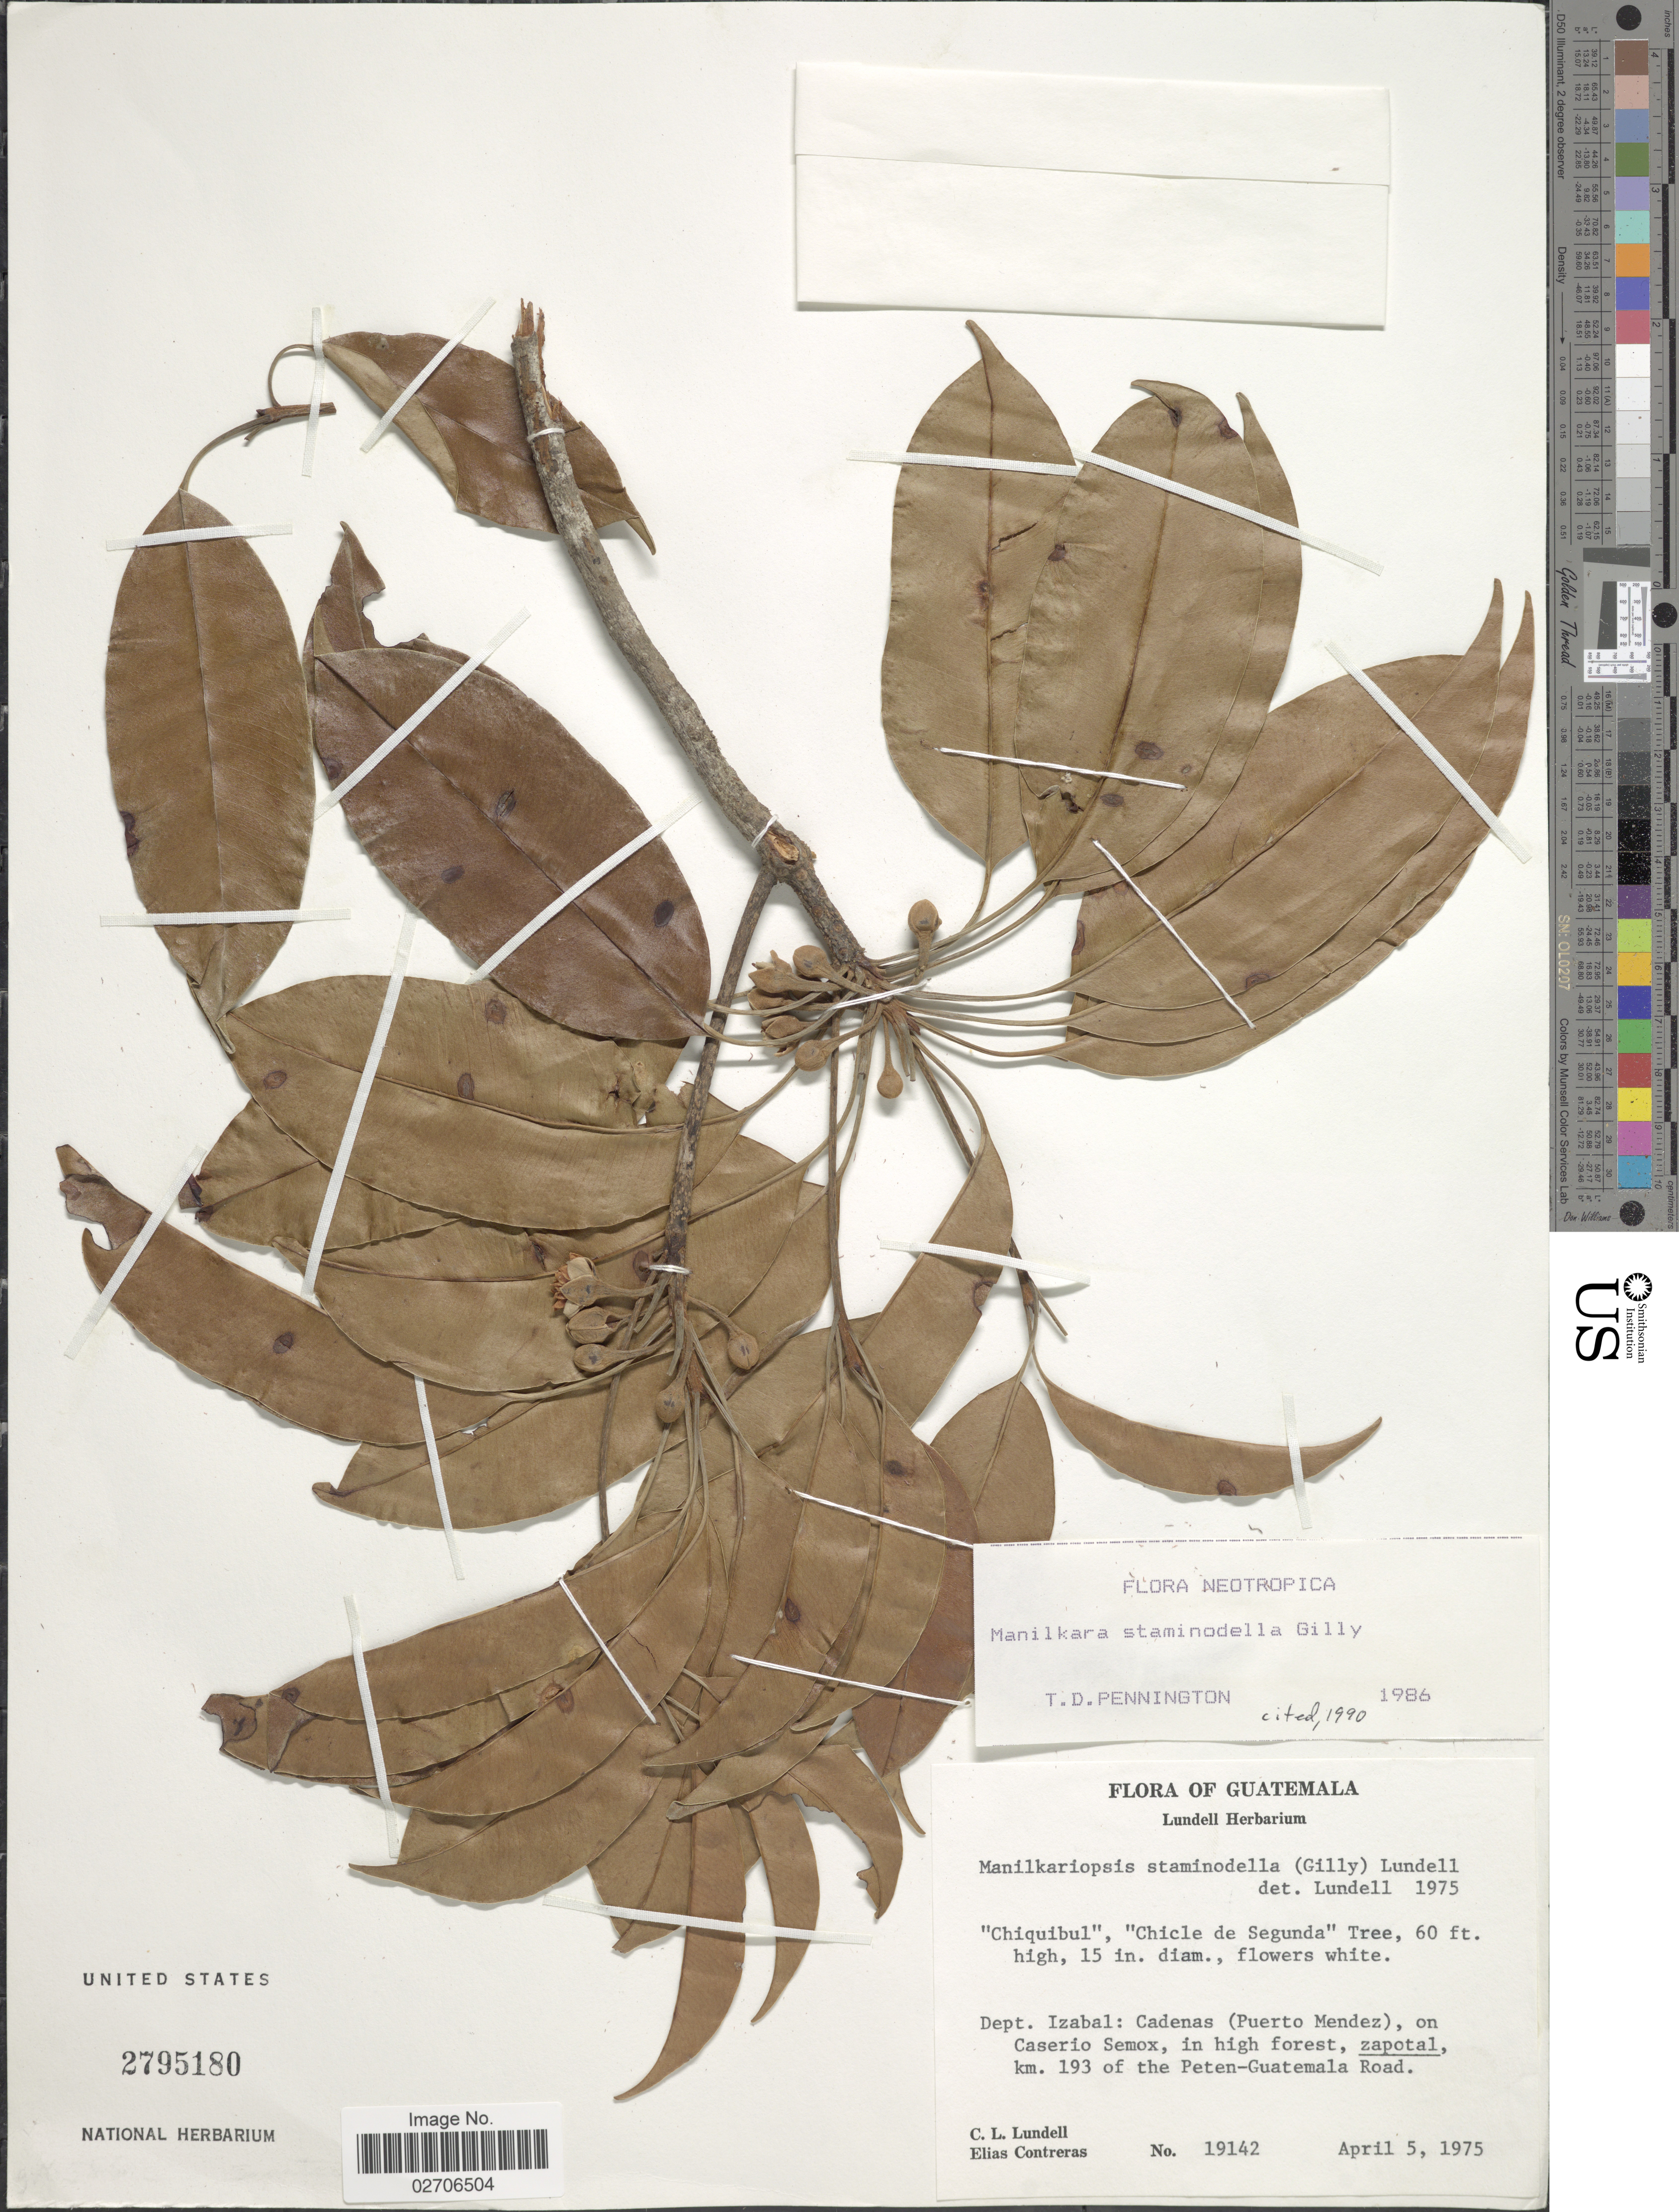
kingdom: Plantae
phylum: Tracheophyta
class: Magnoliopsida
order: Ericales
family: Sapotaceae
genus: Manilkara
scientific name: Manilkara staminodella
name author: Gilly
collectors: C. L. Lundell & E. Contreras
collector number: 19142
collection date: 1975-04-05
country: Guatemala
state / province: Izabal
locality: Dept. Izabal: Cadenas (Puerto Mendez) on Caserio Semox, in high forest, zapotal, km 193 of the Peten-Guatemala Road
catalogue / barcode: US 2795180